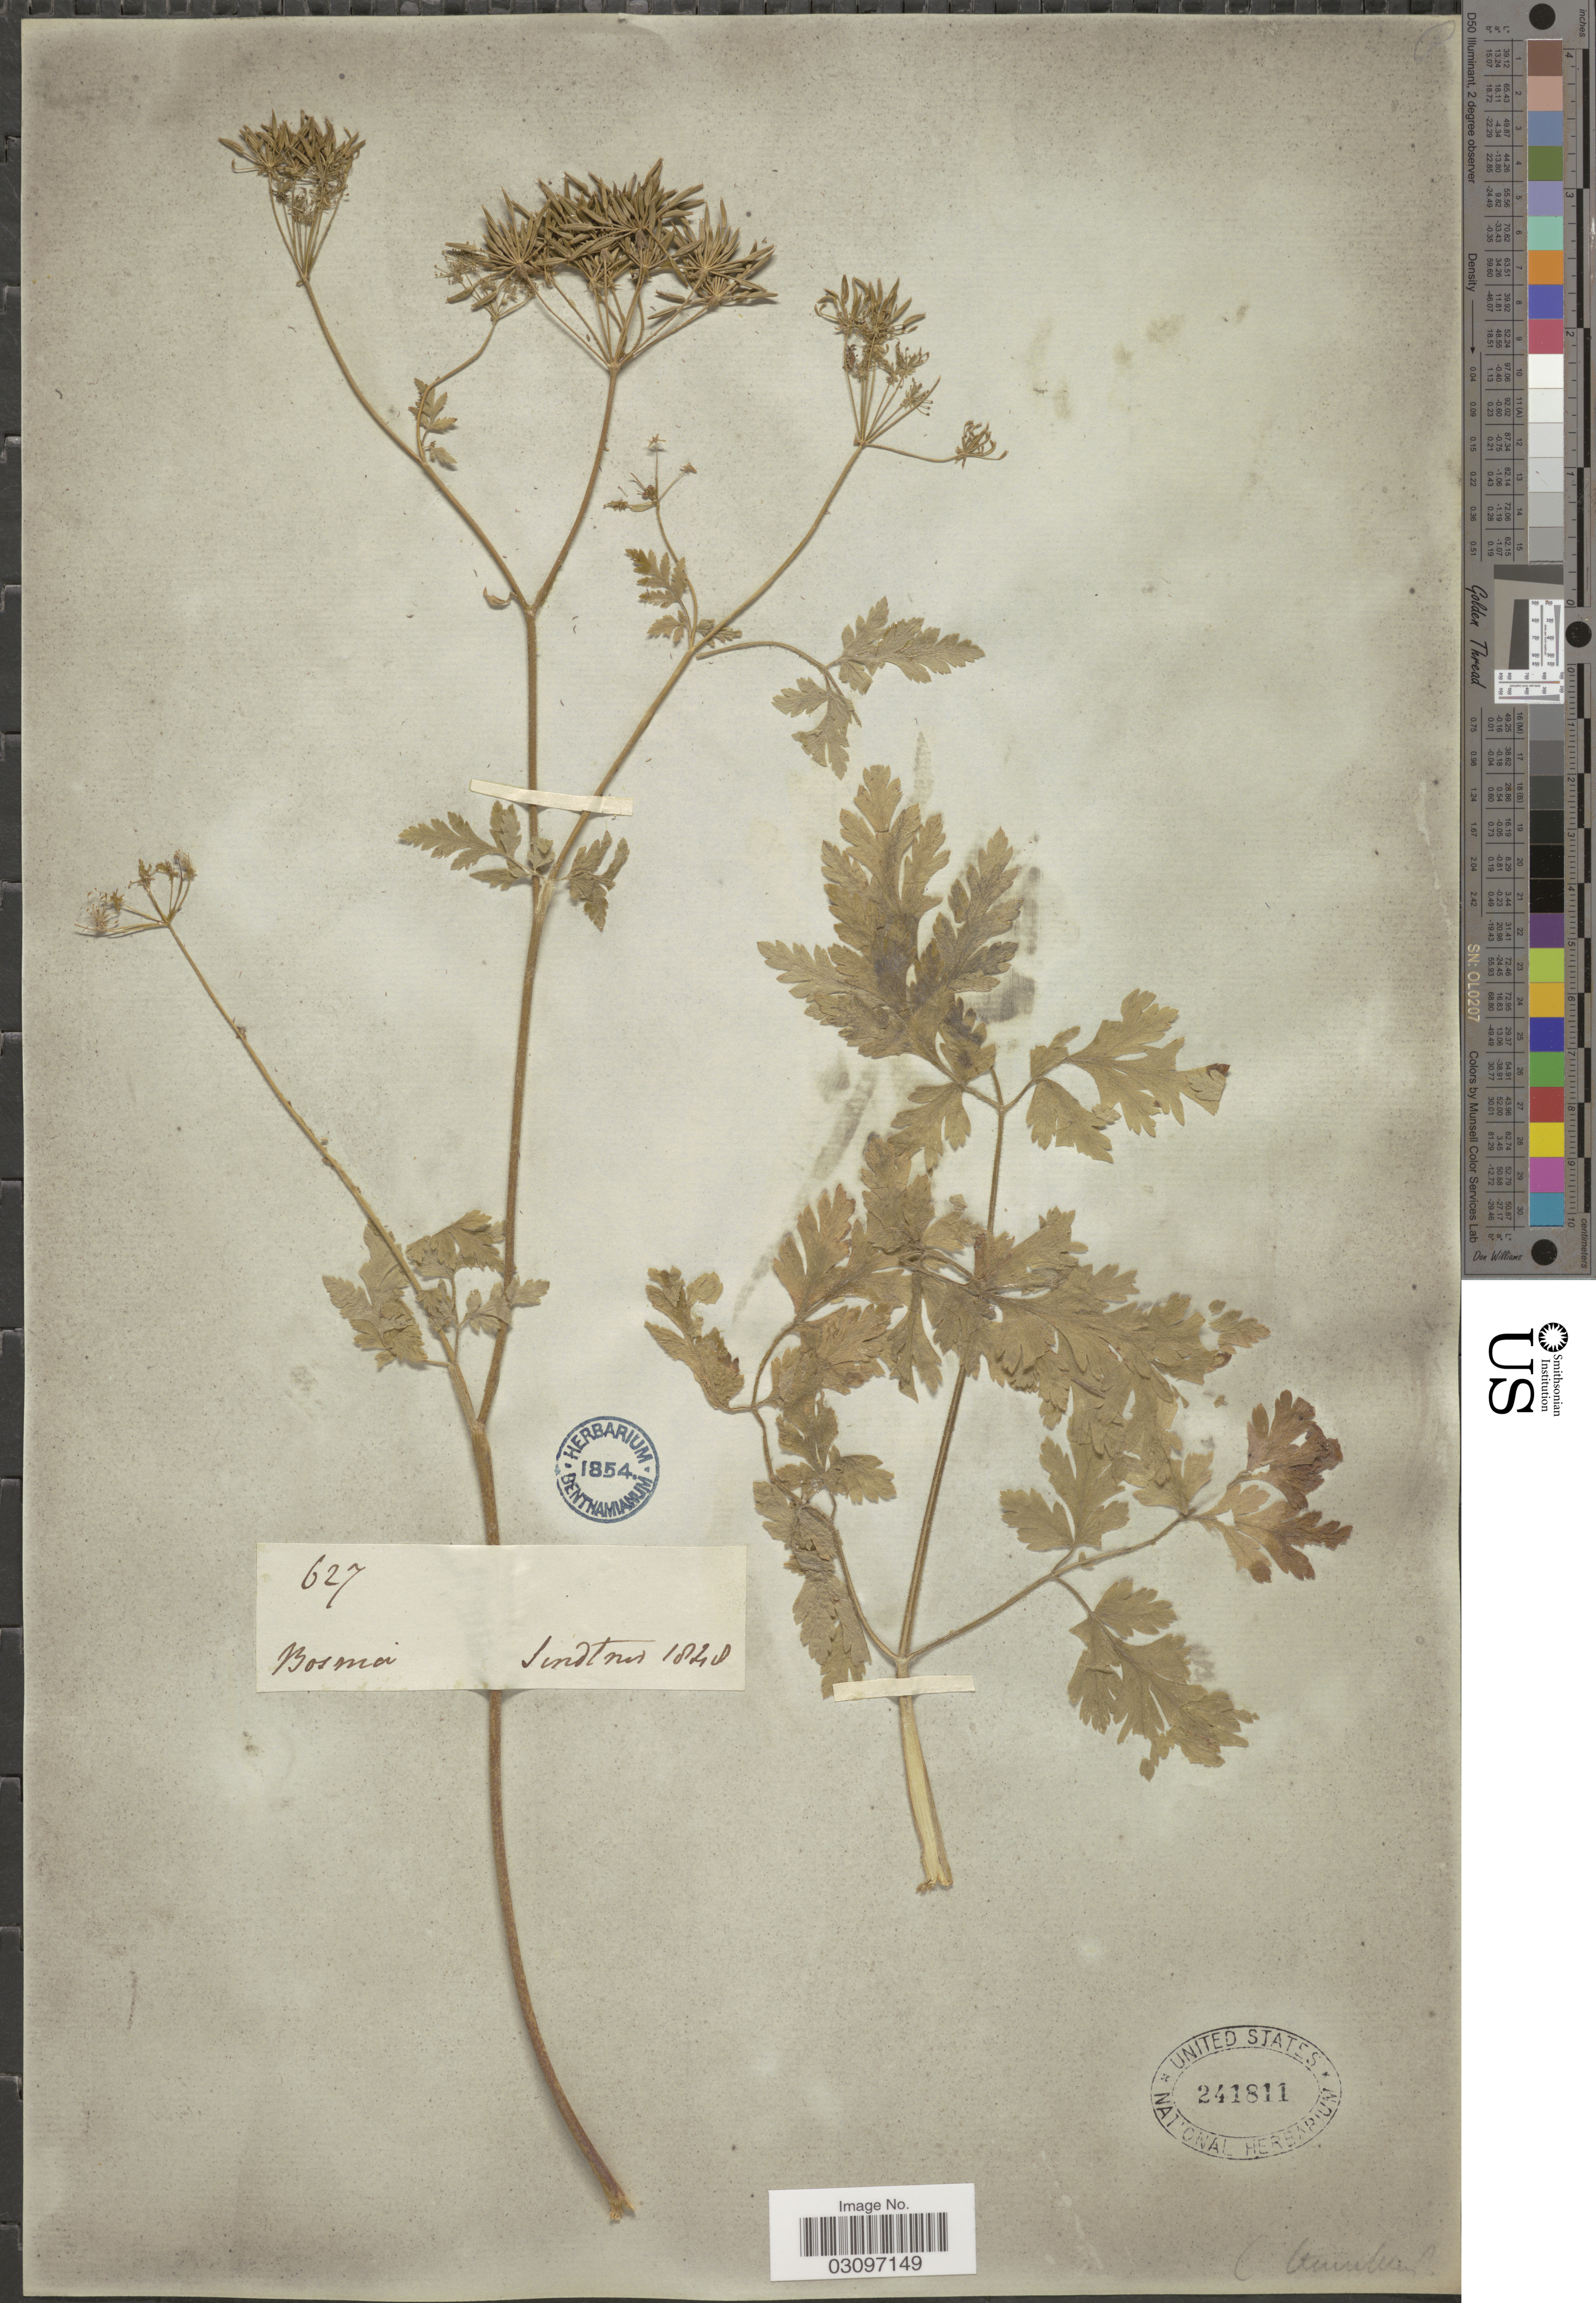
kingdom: Plantae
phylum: Tracheophyta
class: Magnoliopsida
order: Apiales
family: Apiaceae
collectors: -. Lindtner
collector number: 627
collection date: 1848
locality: Bosmai.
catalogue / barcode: US 241811